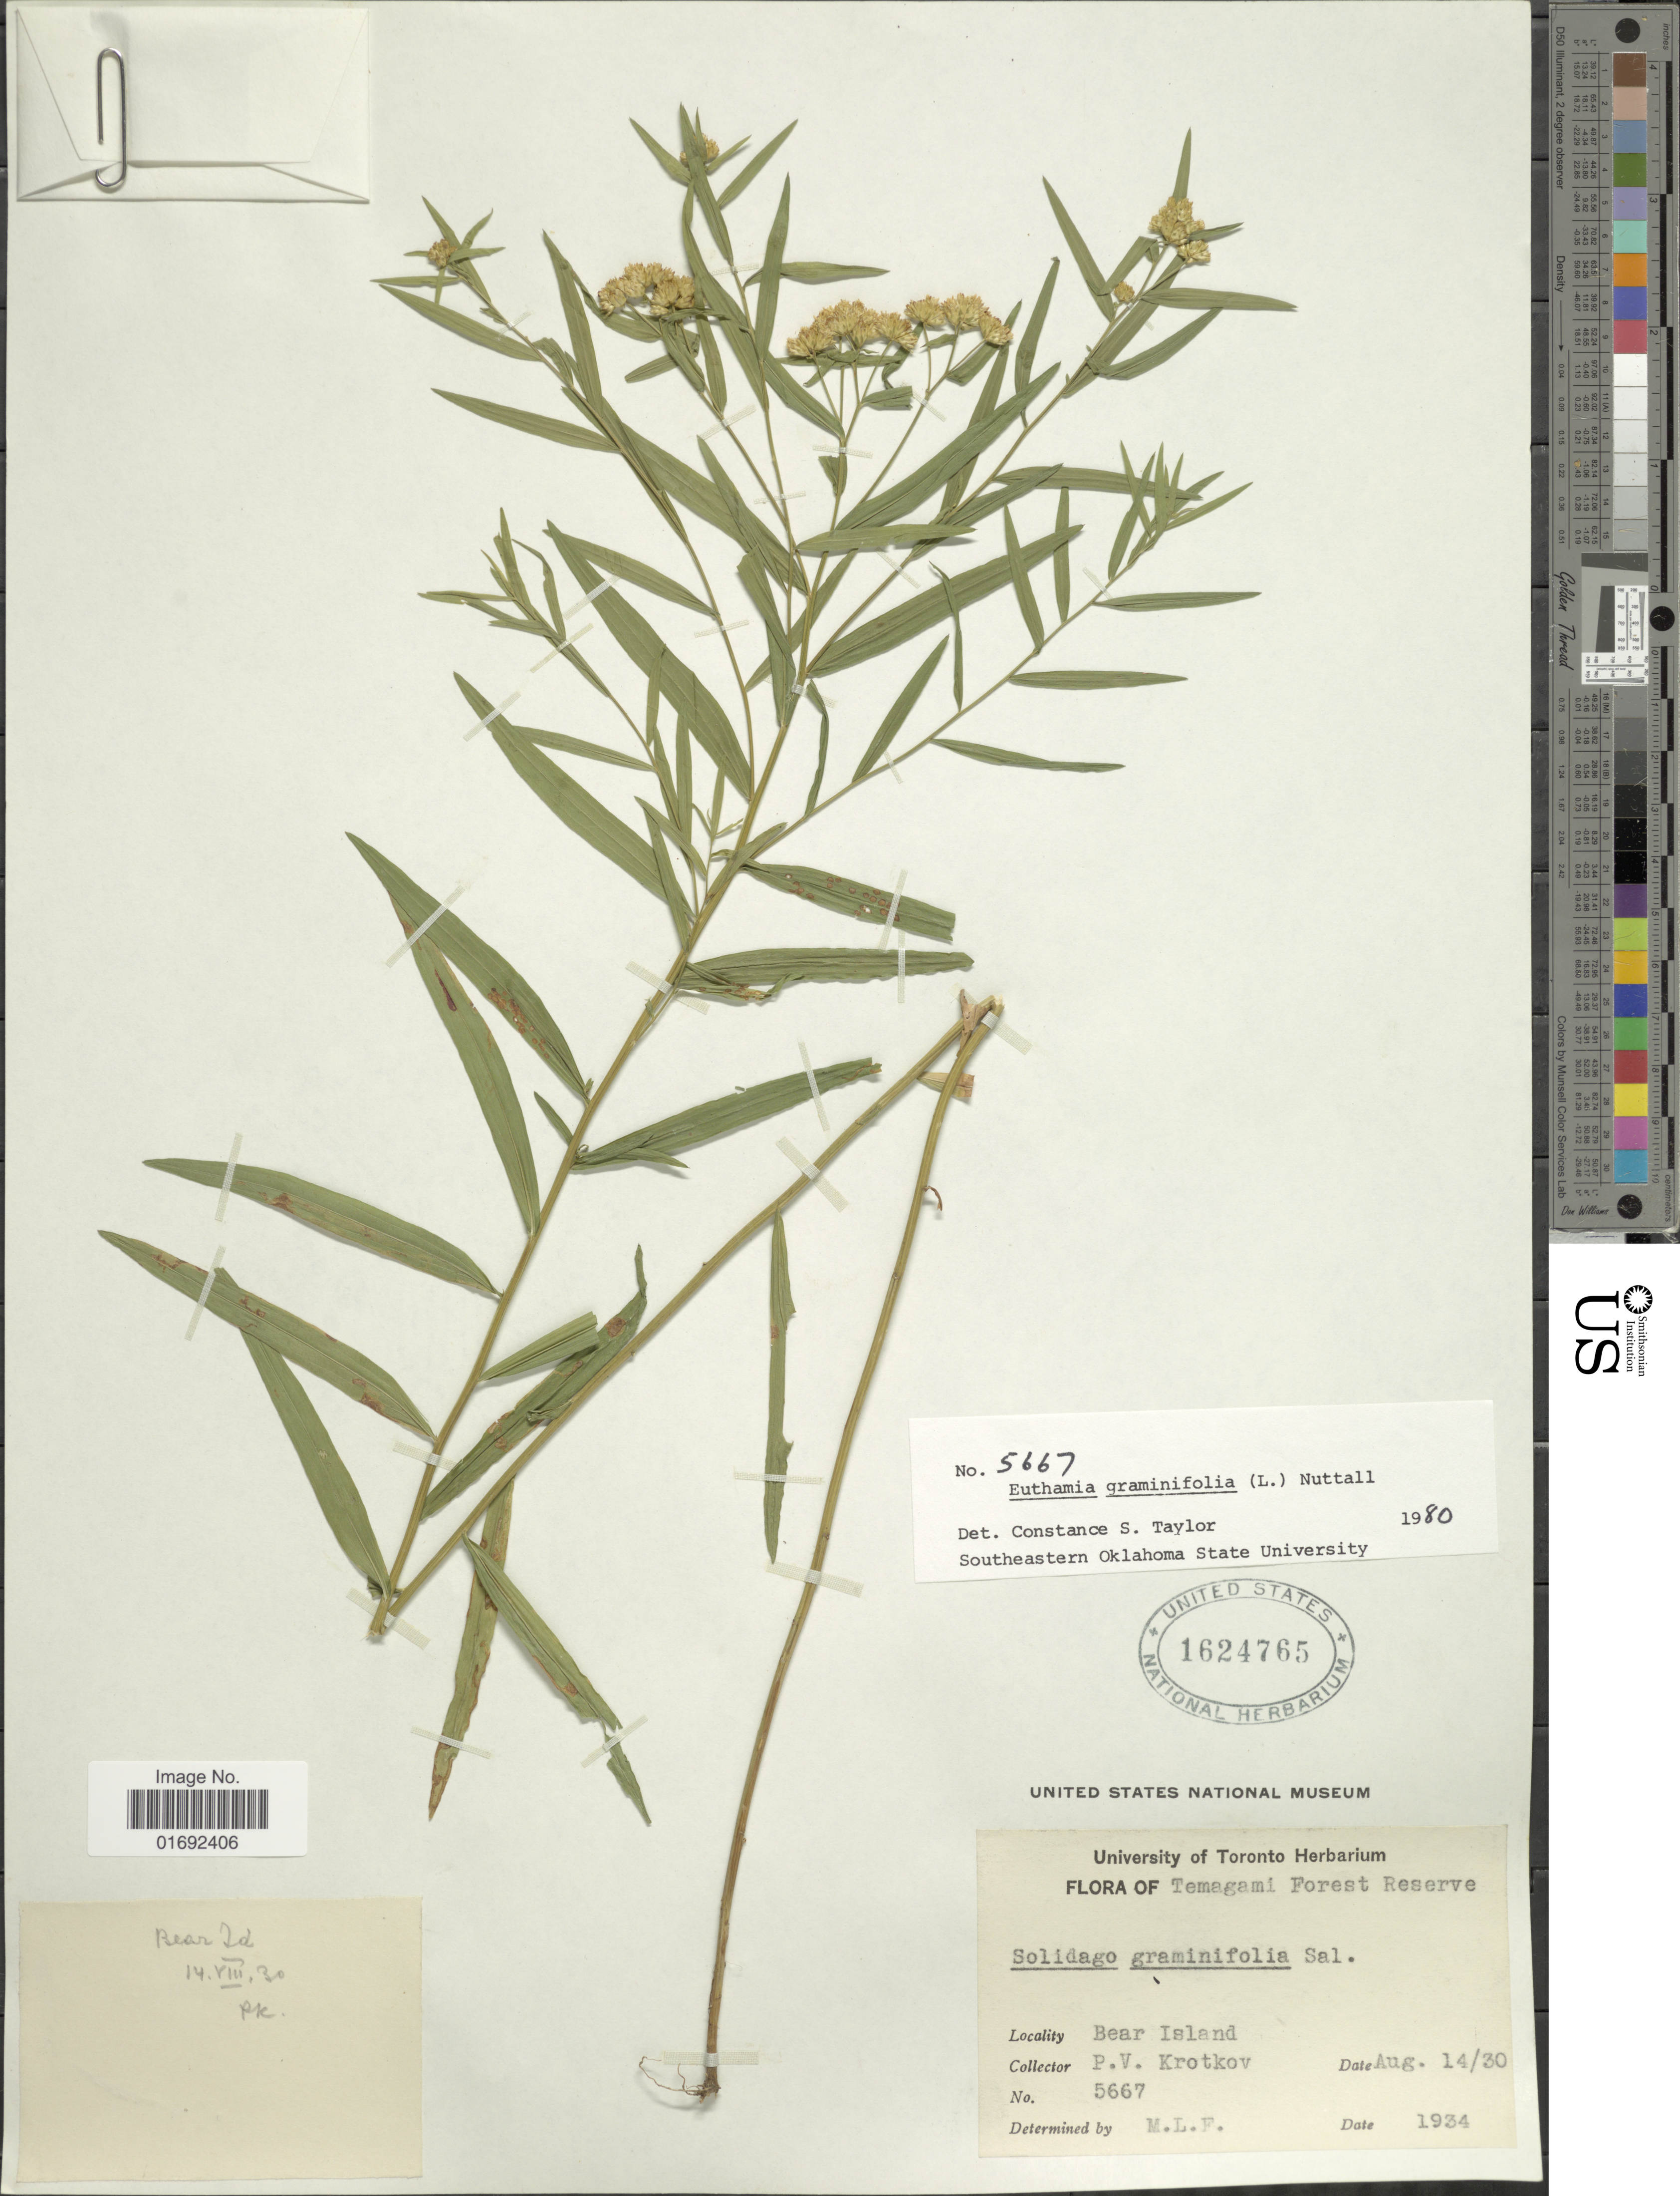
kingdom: Plantae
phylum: Tracheophyta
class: Magnoliopsida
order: Asterales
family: Asteraceae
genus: Euthamia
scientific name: Euthamia graminifolia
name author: (L.) Nutt.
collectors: P. V. Krotkov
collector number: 5667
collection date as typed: Transcribed d/m/y: 14/8/30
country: Canada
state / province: Ontario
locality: Temagami Forest Reserve, Bear Island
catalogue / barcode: US 1624765